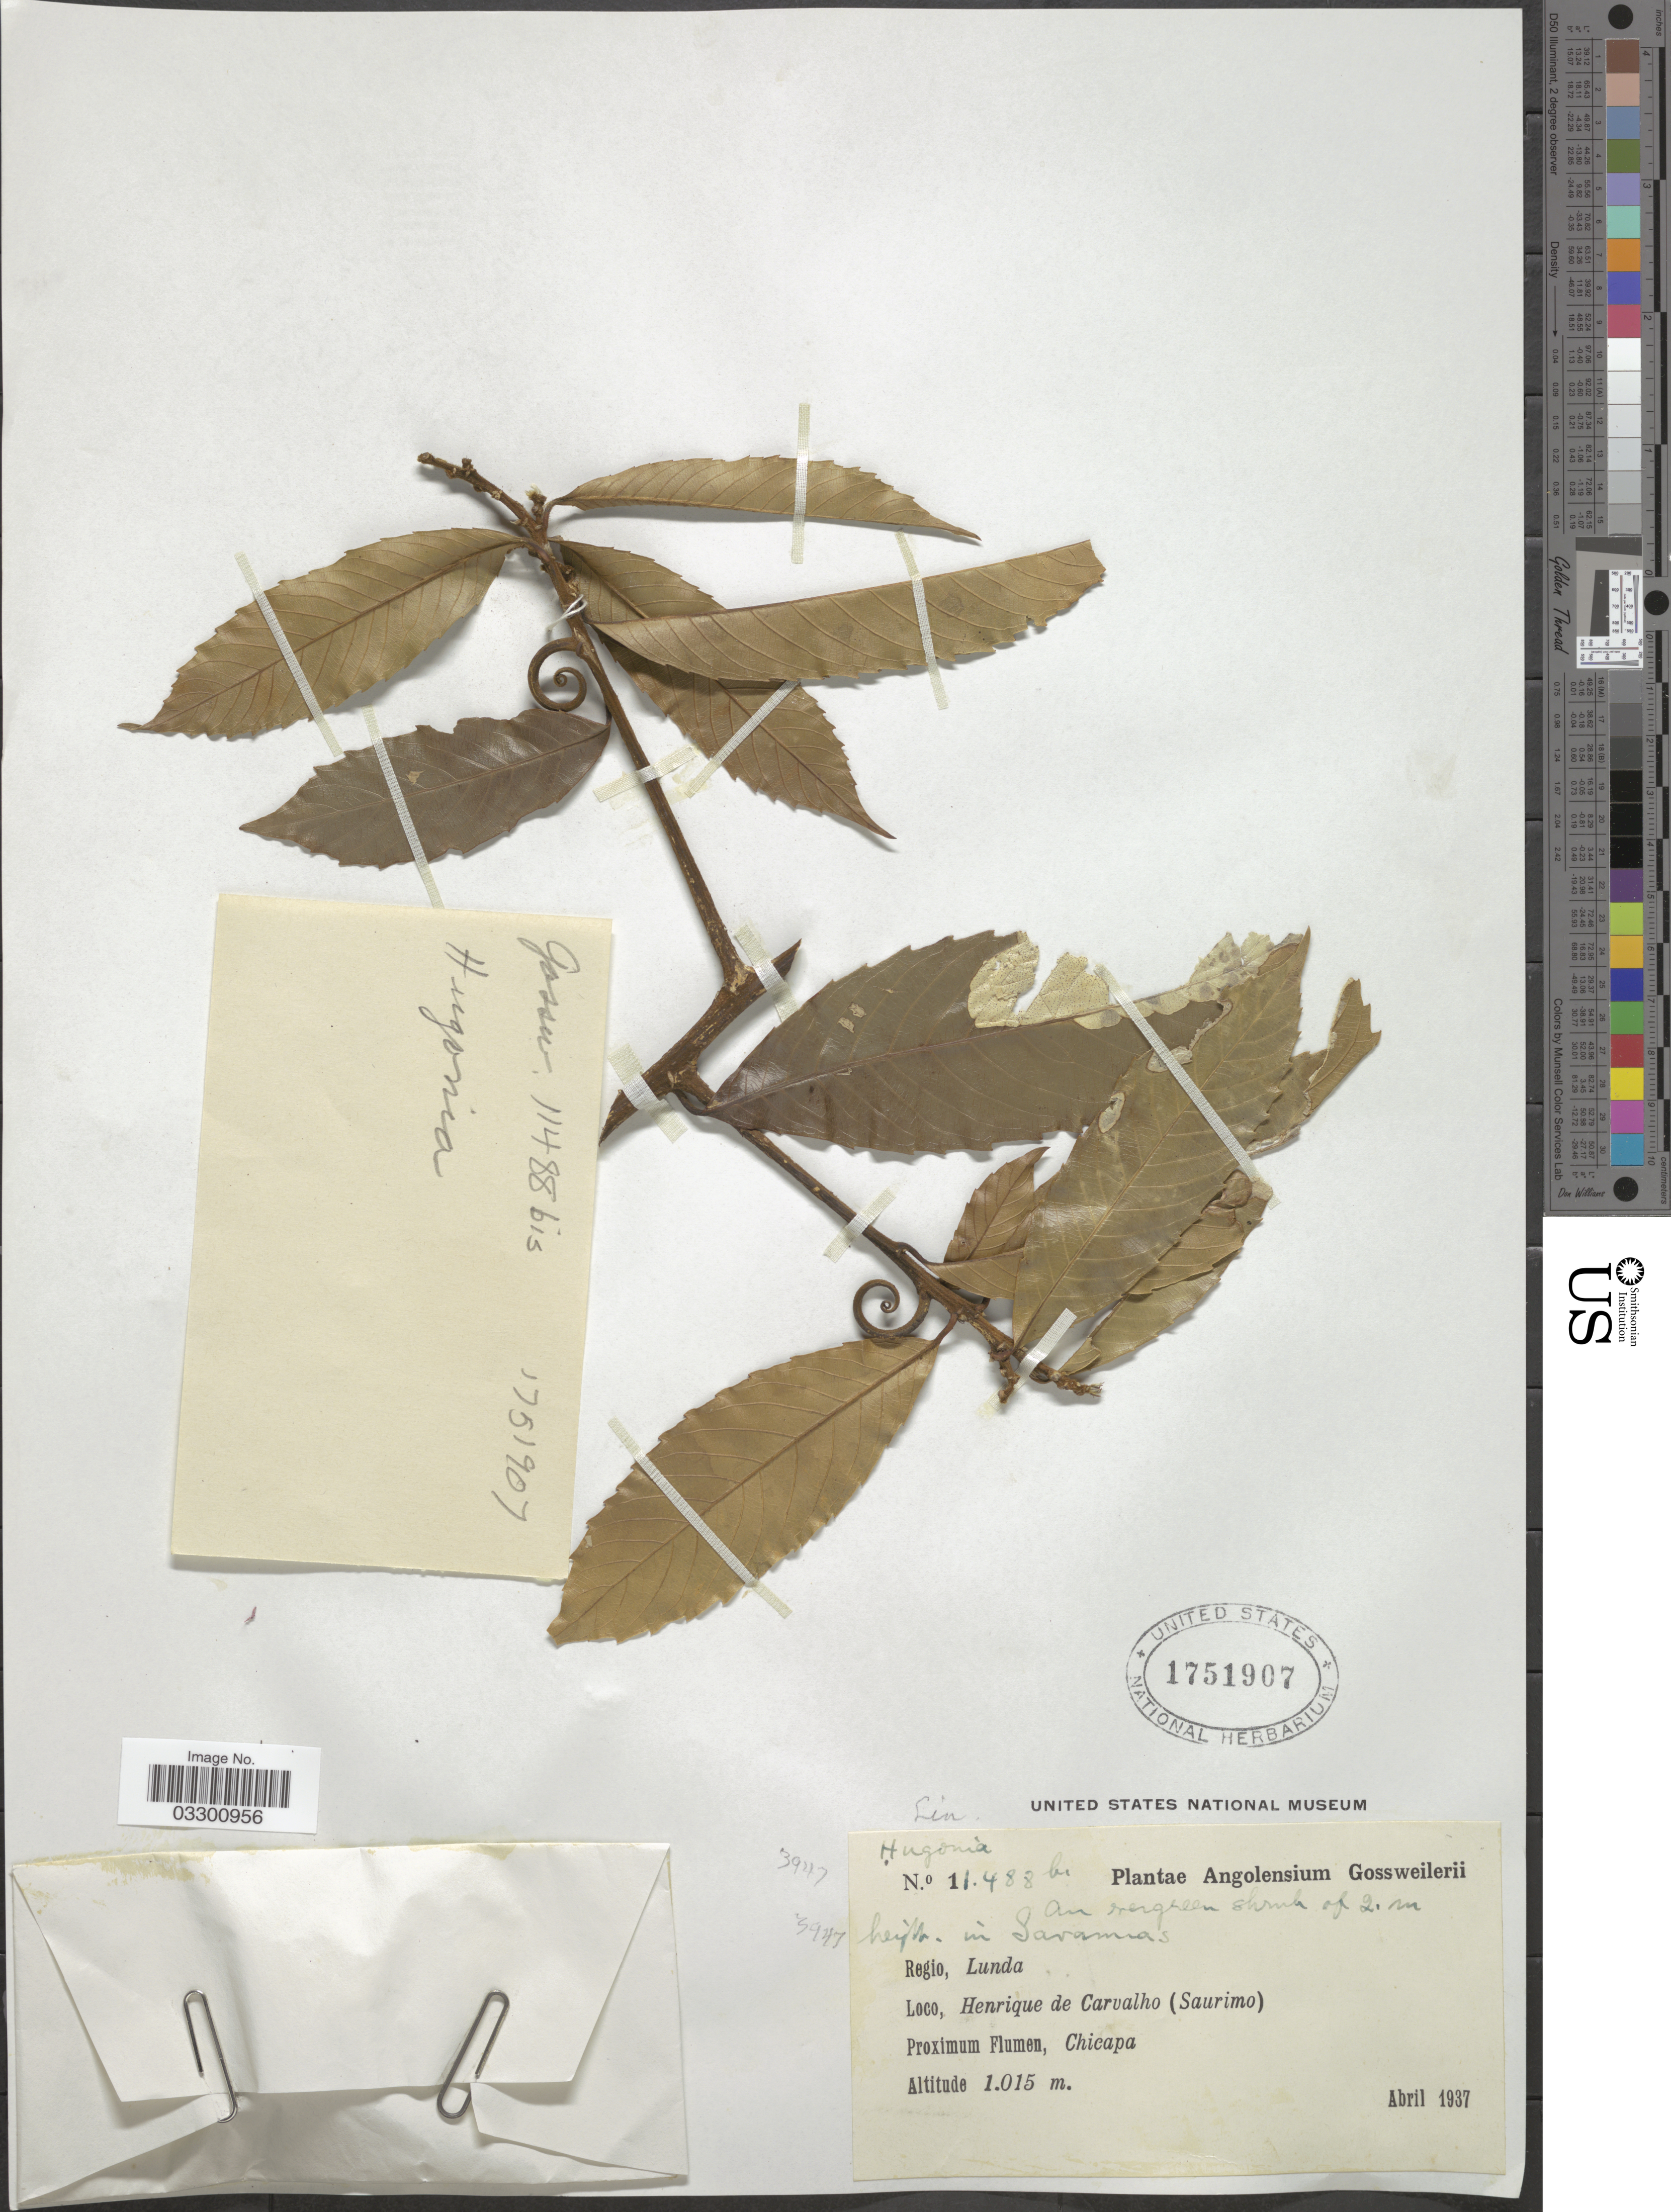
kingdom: Plantae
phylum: Tracheophyta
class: Magnoliopsida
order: Malpighiales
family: Linaceae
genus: Hugonia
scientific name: Hugonia sp.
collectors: -. Gossweiler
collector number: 11488bi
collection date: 1937-04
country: Angola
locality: Regio, Lunda. Henrique de Carvalho (Saurimo). Proximum Flumen, Chicapa.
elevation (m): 1015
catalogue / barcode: US 1751907